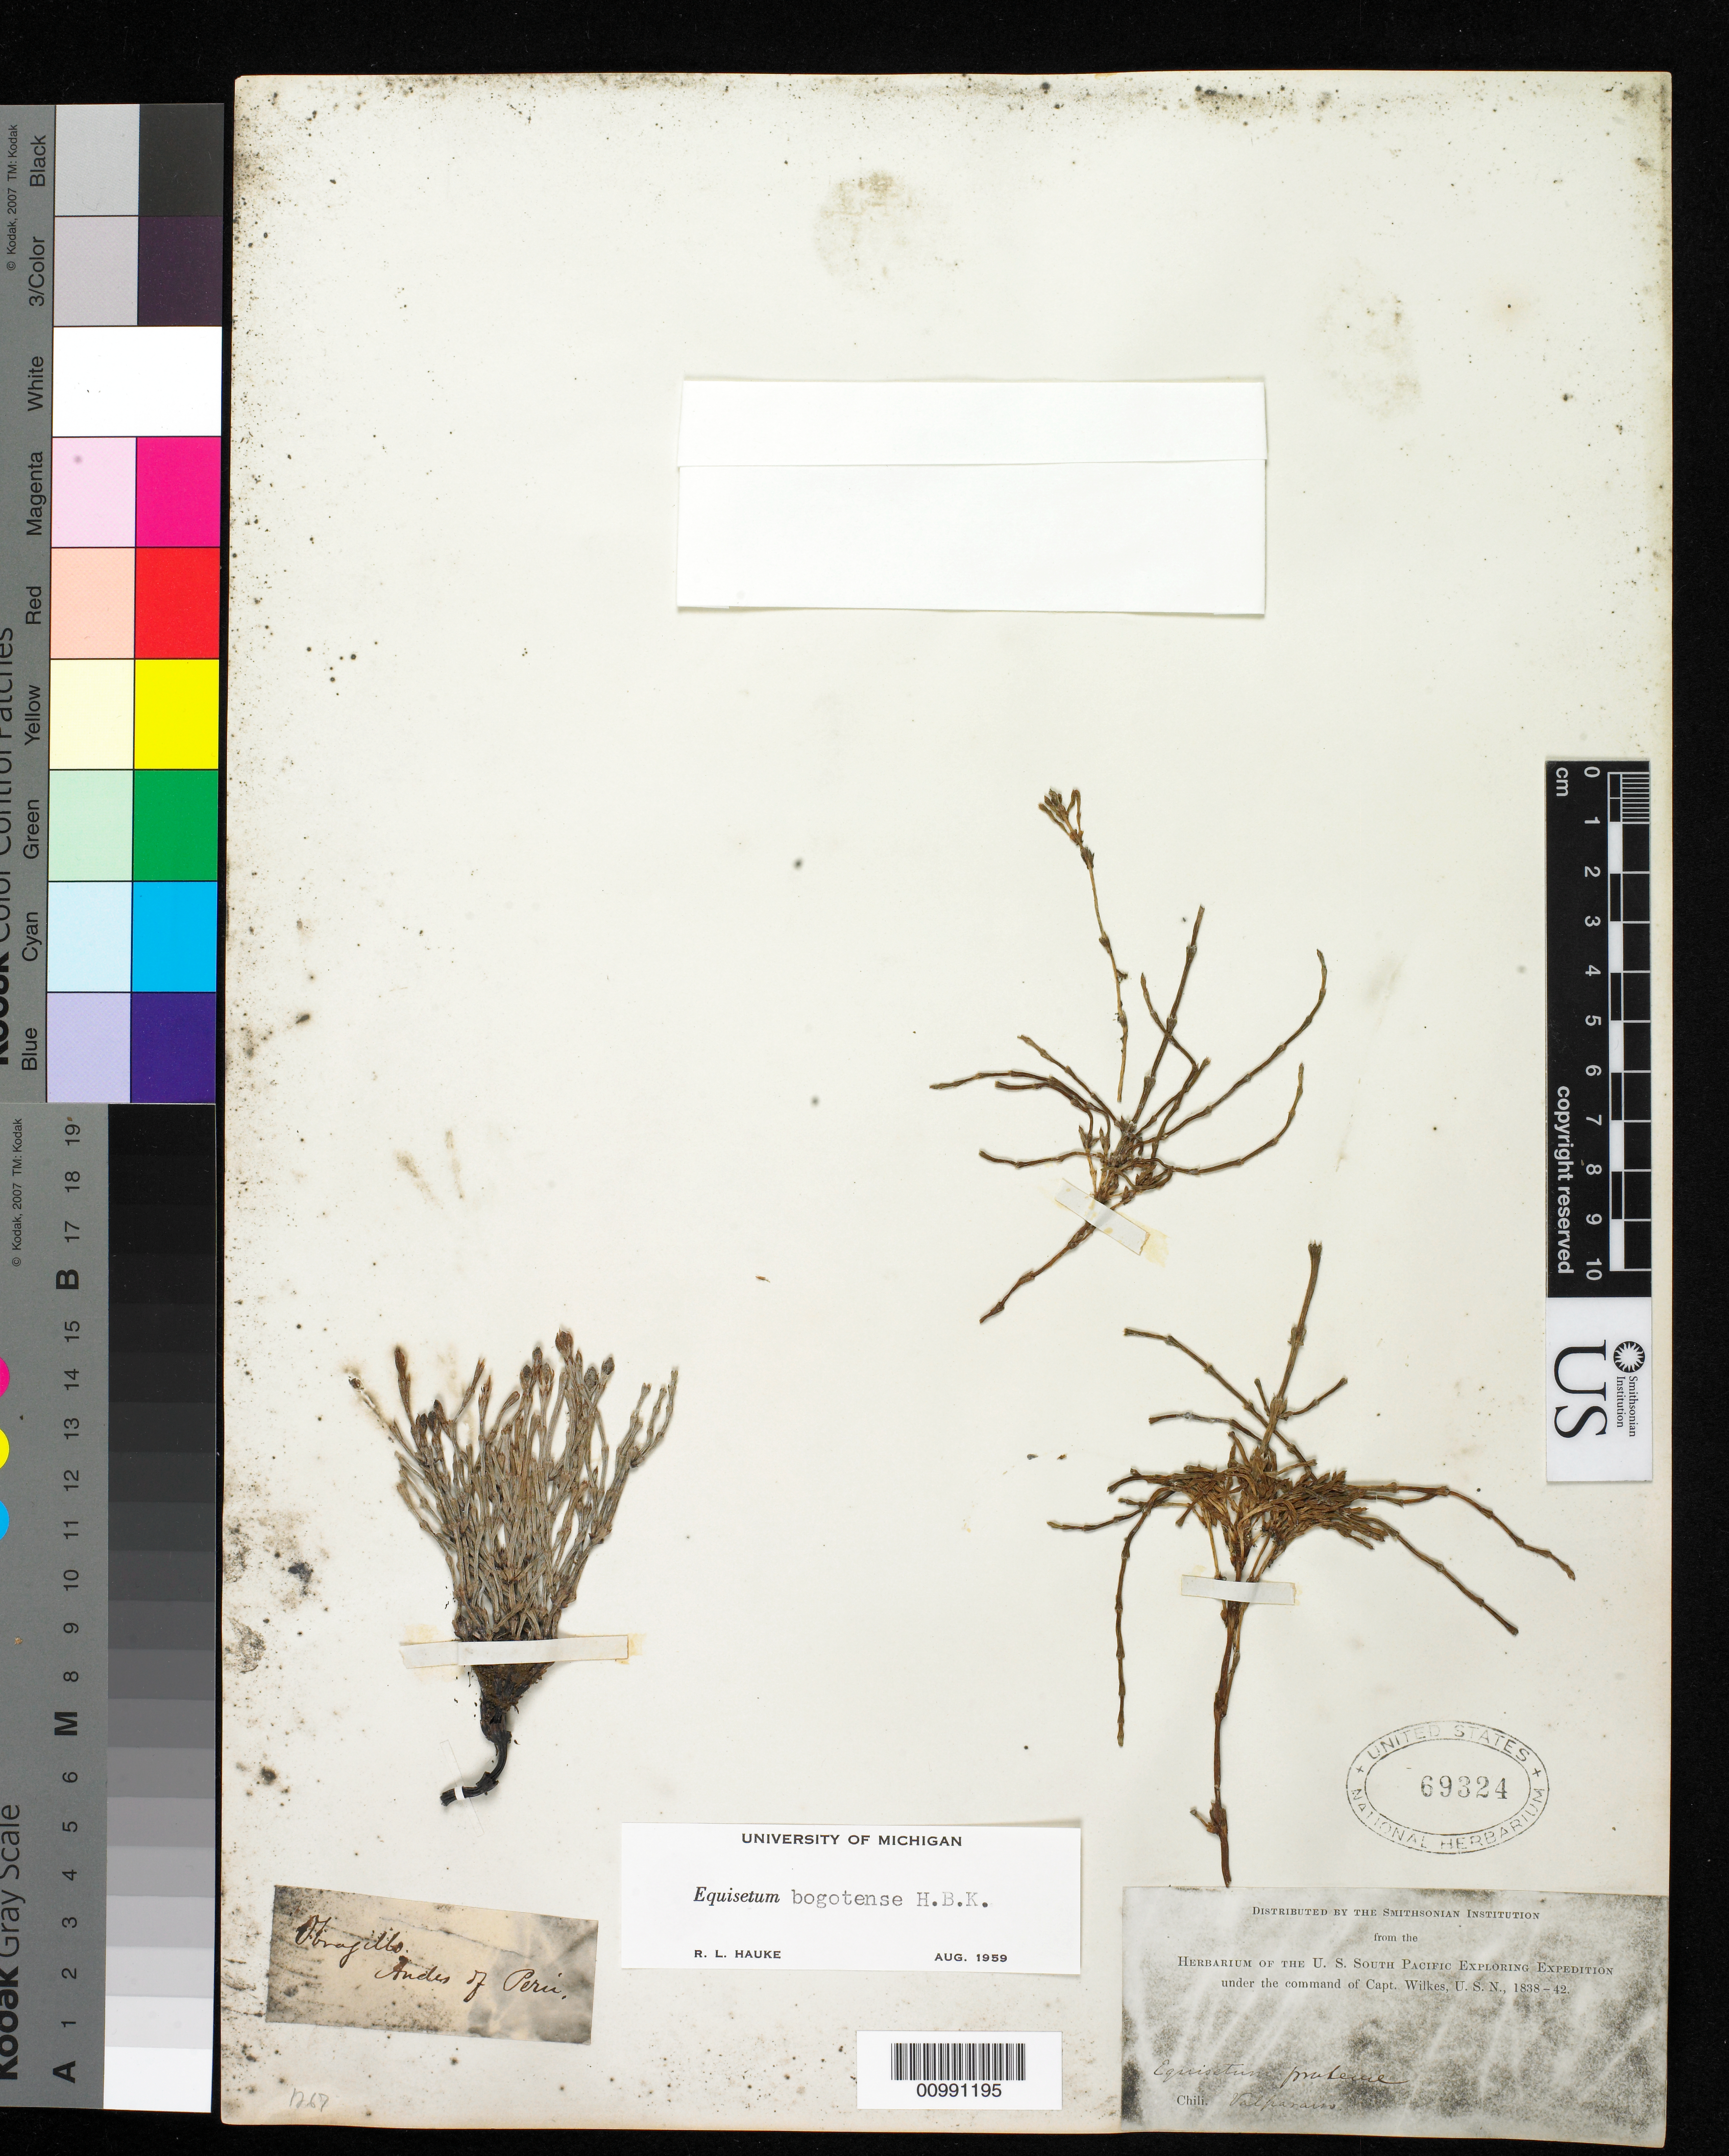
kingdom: Plantae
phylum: Tracheophyta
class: Polypodiopsida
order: Equisetales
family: Equisetaceae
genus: Equisetum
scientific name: Equisetum bogotense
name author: Kunth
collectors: Wilkes Explor. Exped.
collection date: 1838/1842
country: Chile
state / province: Valparaíso (V)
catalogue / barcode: US 69324